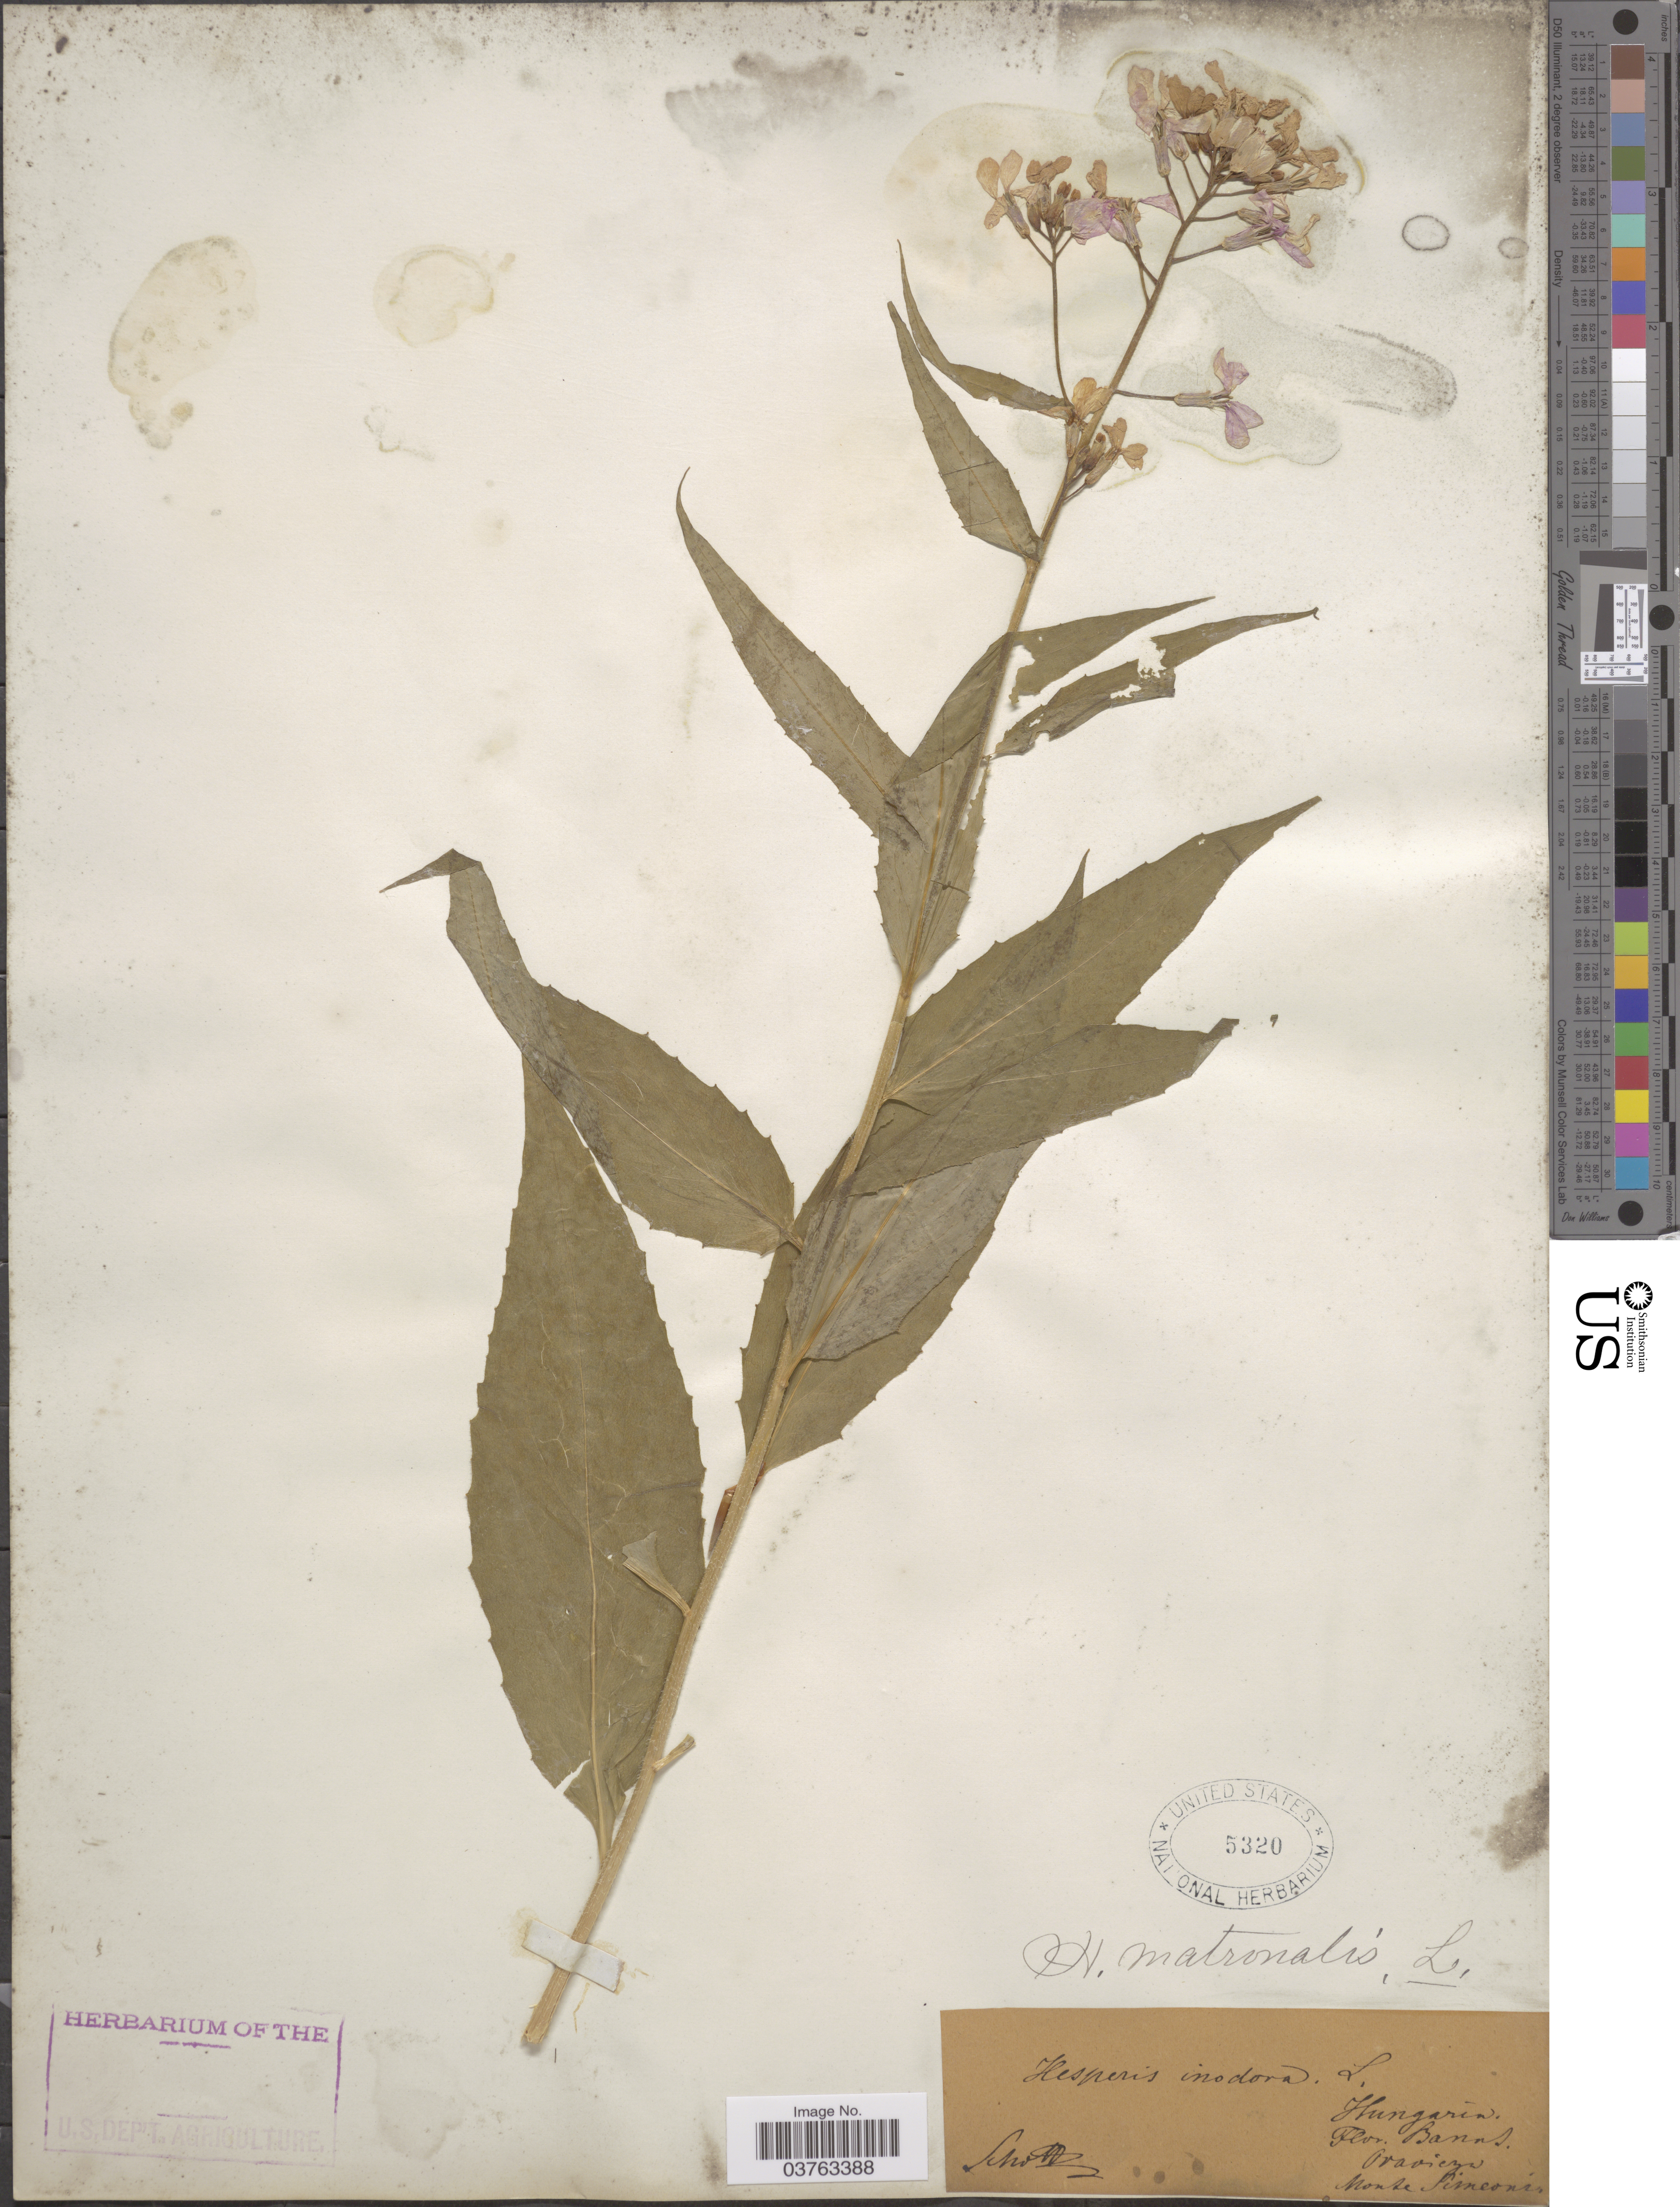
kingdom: Plantae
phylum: Tracheophyta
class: Magnoliopsida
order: Brassicales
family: Brassicaceae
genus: Hesperis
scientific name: Hesperis matronalis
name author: L.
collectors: -. Schottz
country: Hungary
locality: Hungaria. Provincya [interpreted] Monte Pimeonis [interpreted].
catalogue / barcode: US 5320